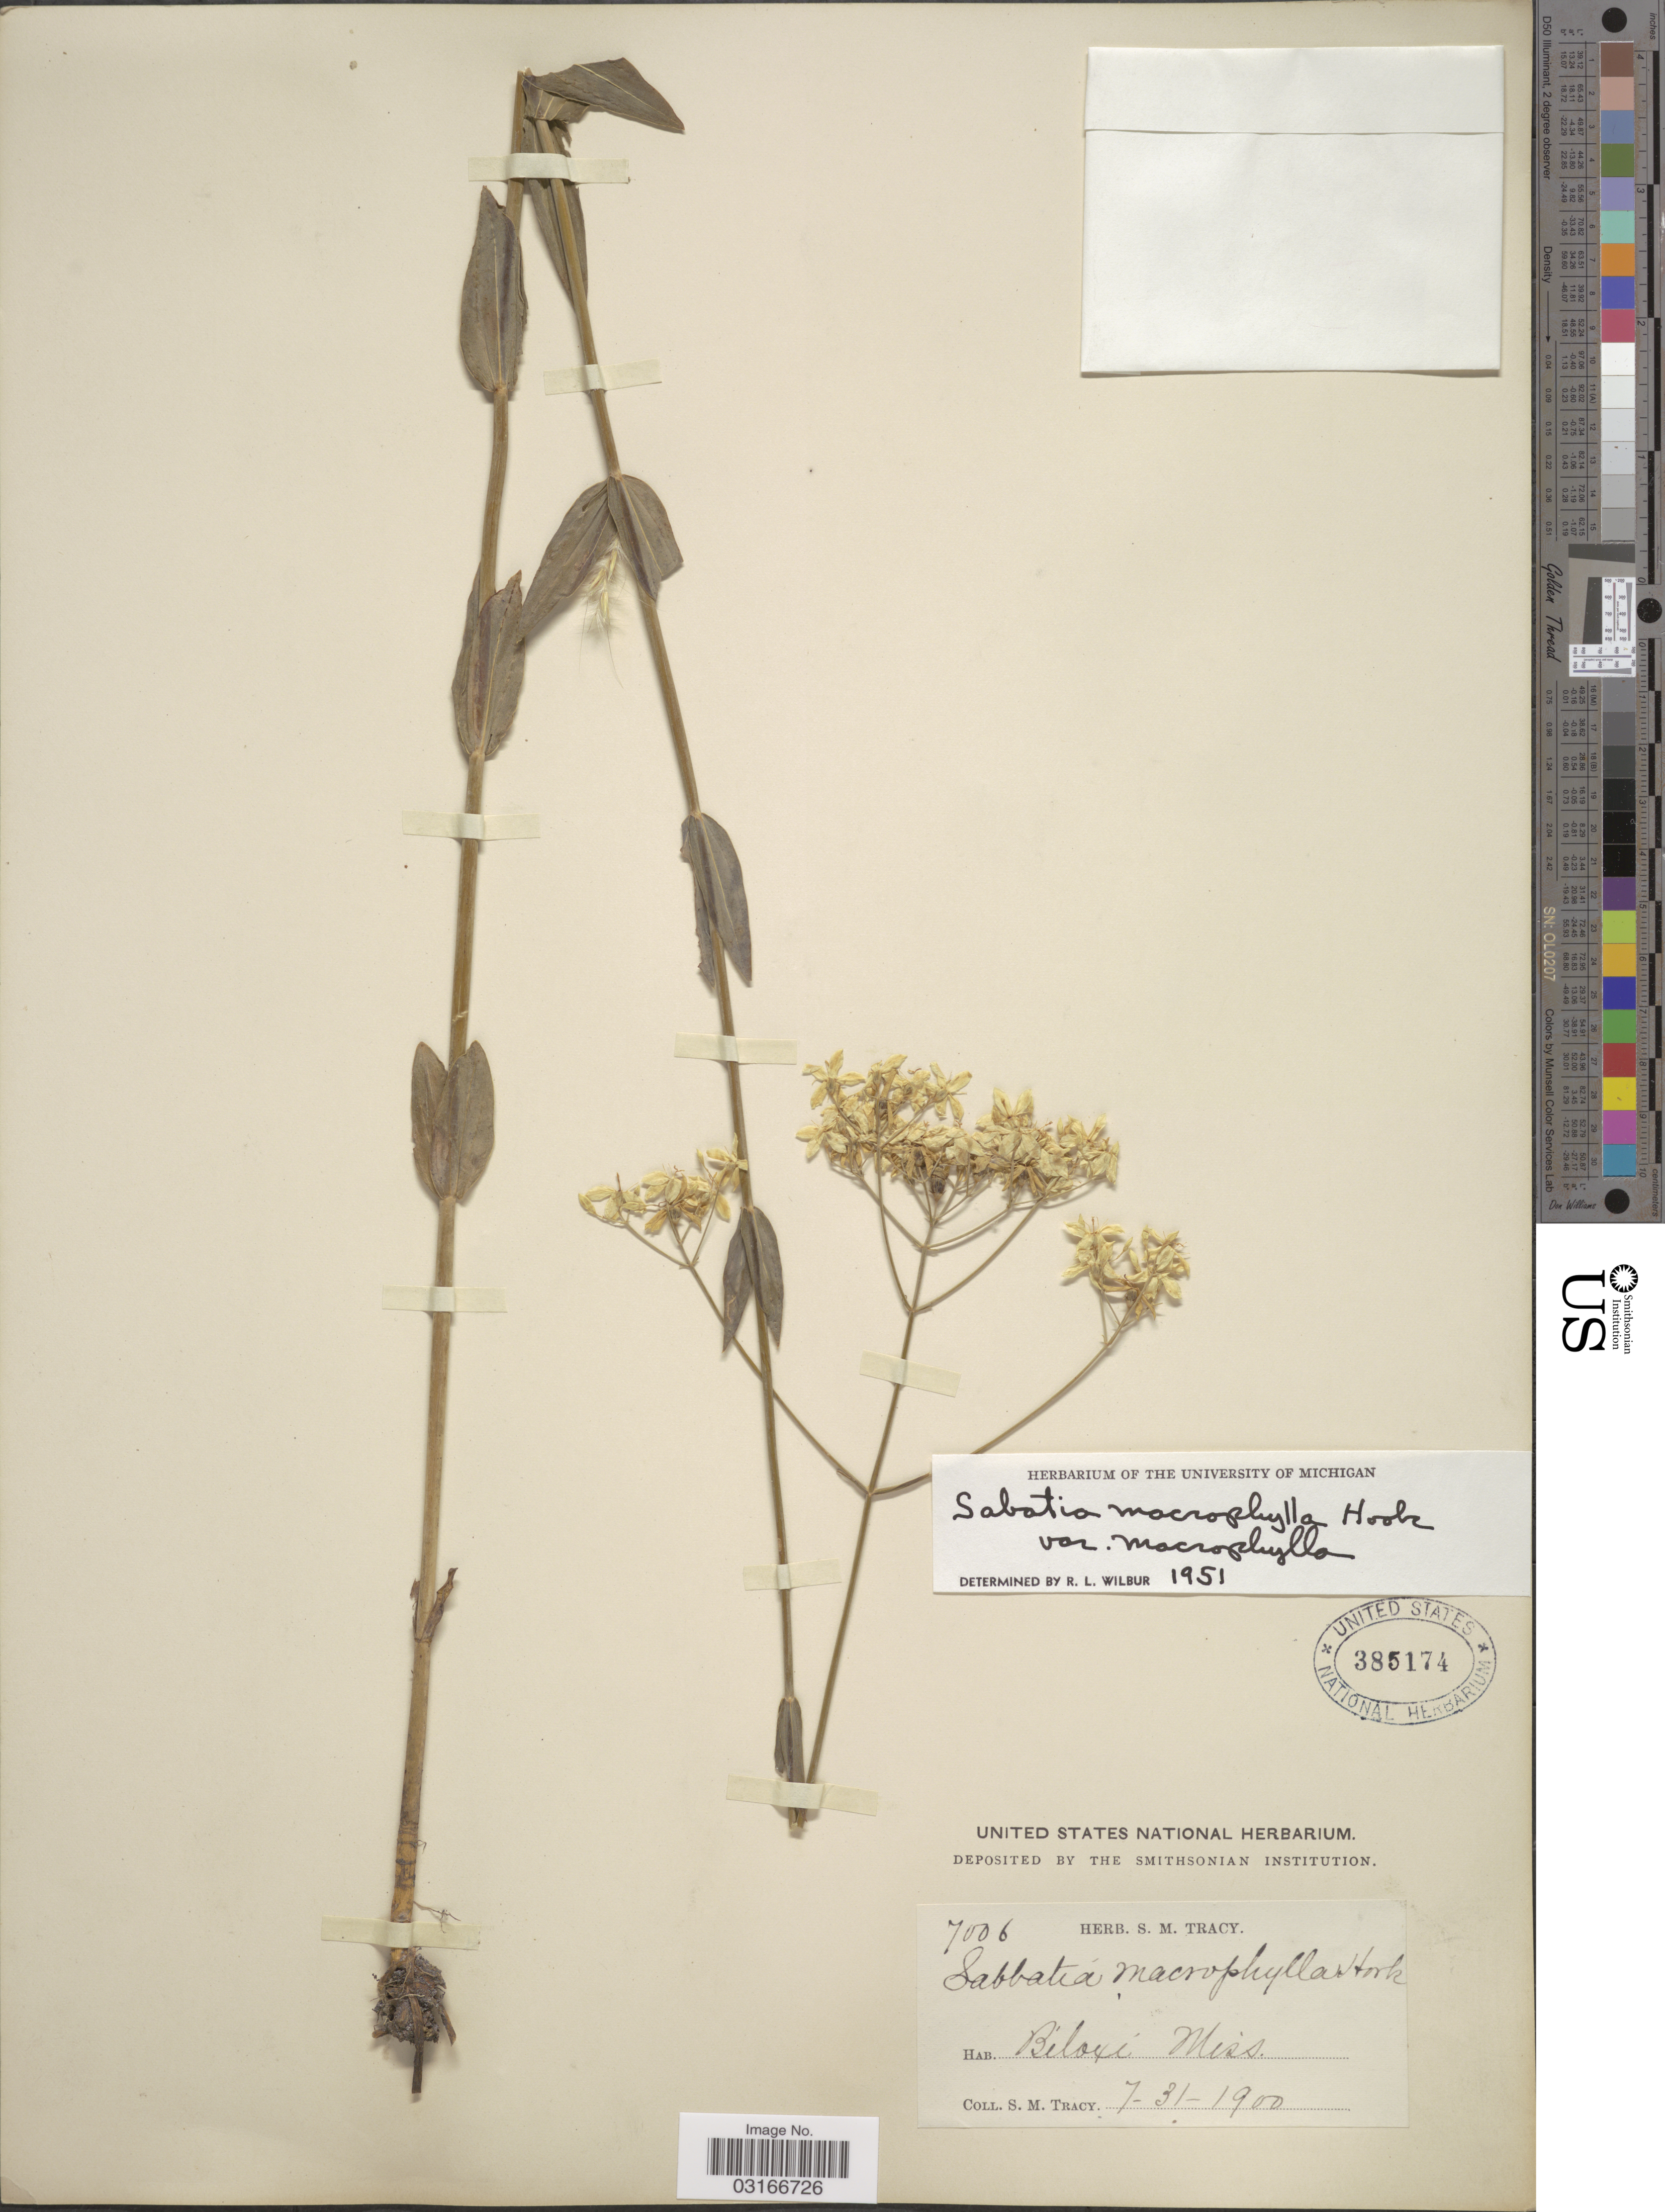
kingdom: Plantae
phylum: Tracheophyta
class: Magnoliopsida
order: Gentianales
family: Gentianaceae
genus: Sabatia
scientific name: Sabatia macrophylla var. macrophylla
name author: Hook.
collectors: S. M. Tracy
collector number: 7006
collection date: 1900-07-31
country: United States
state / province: Mississippi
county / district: Harrison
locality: Biloxi Miss.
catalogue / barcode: US 385174